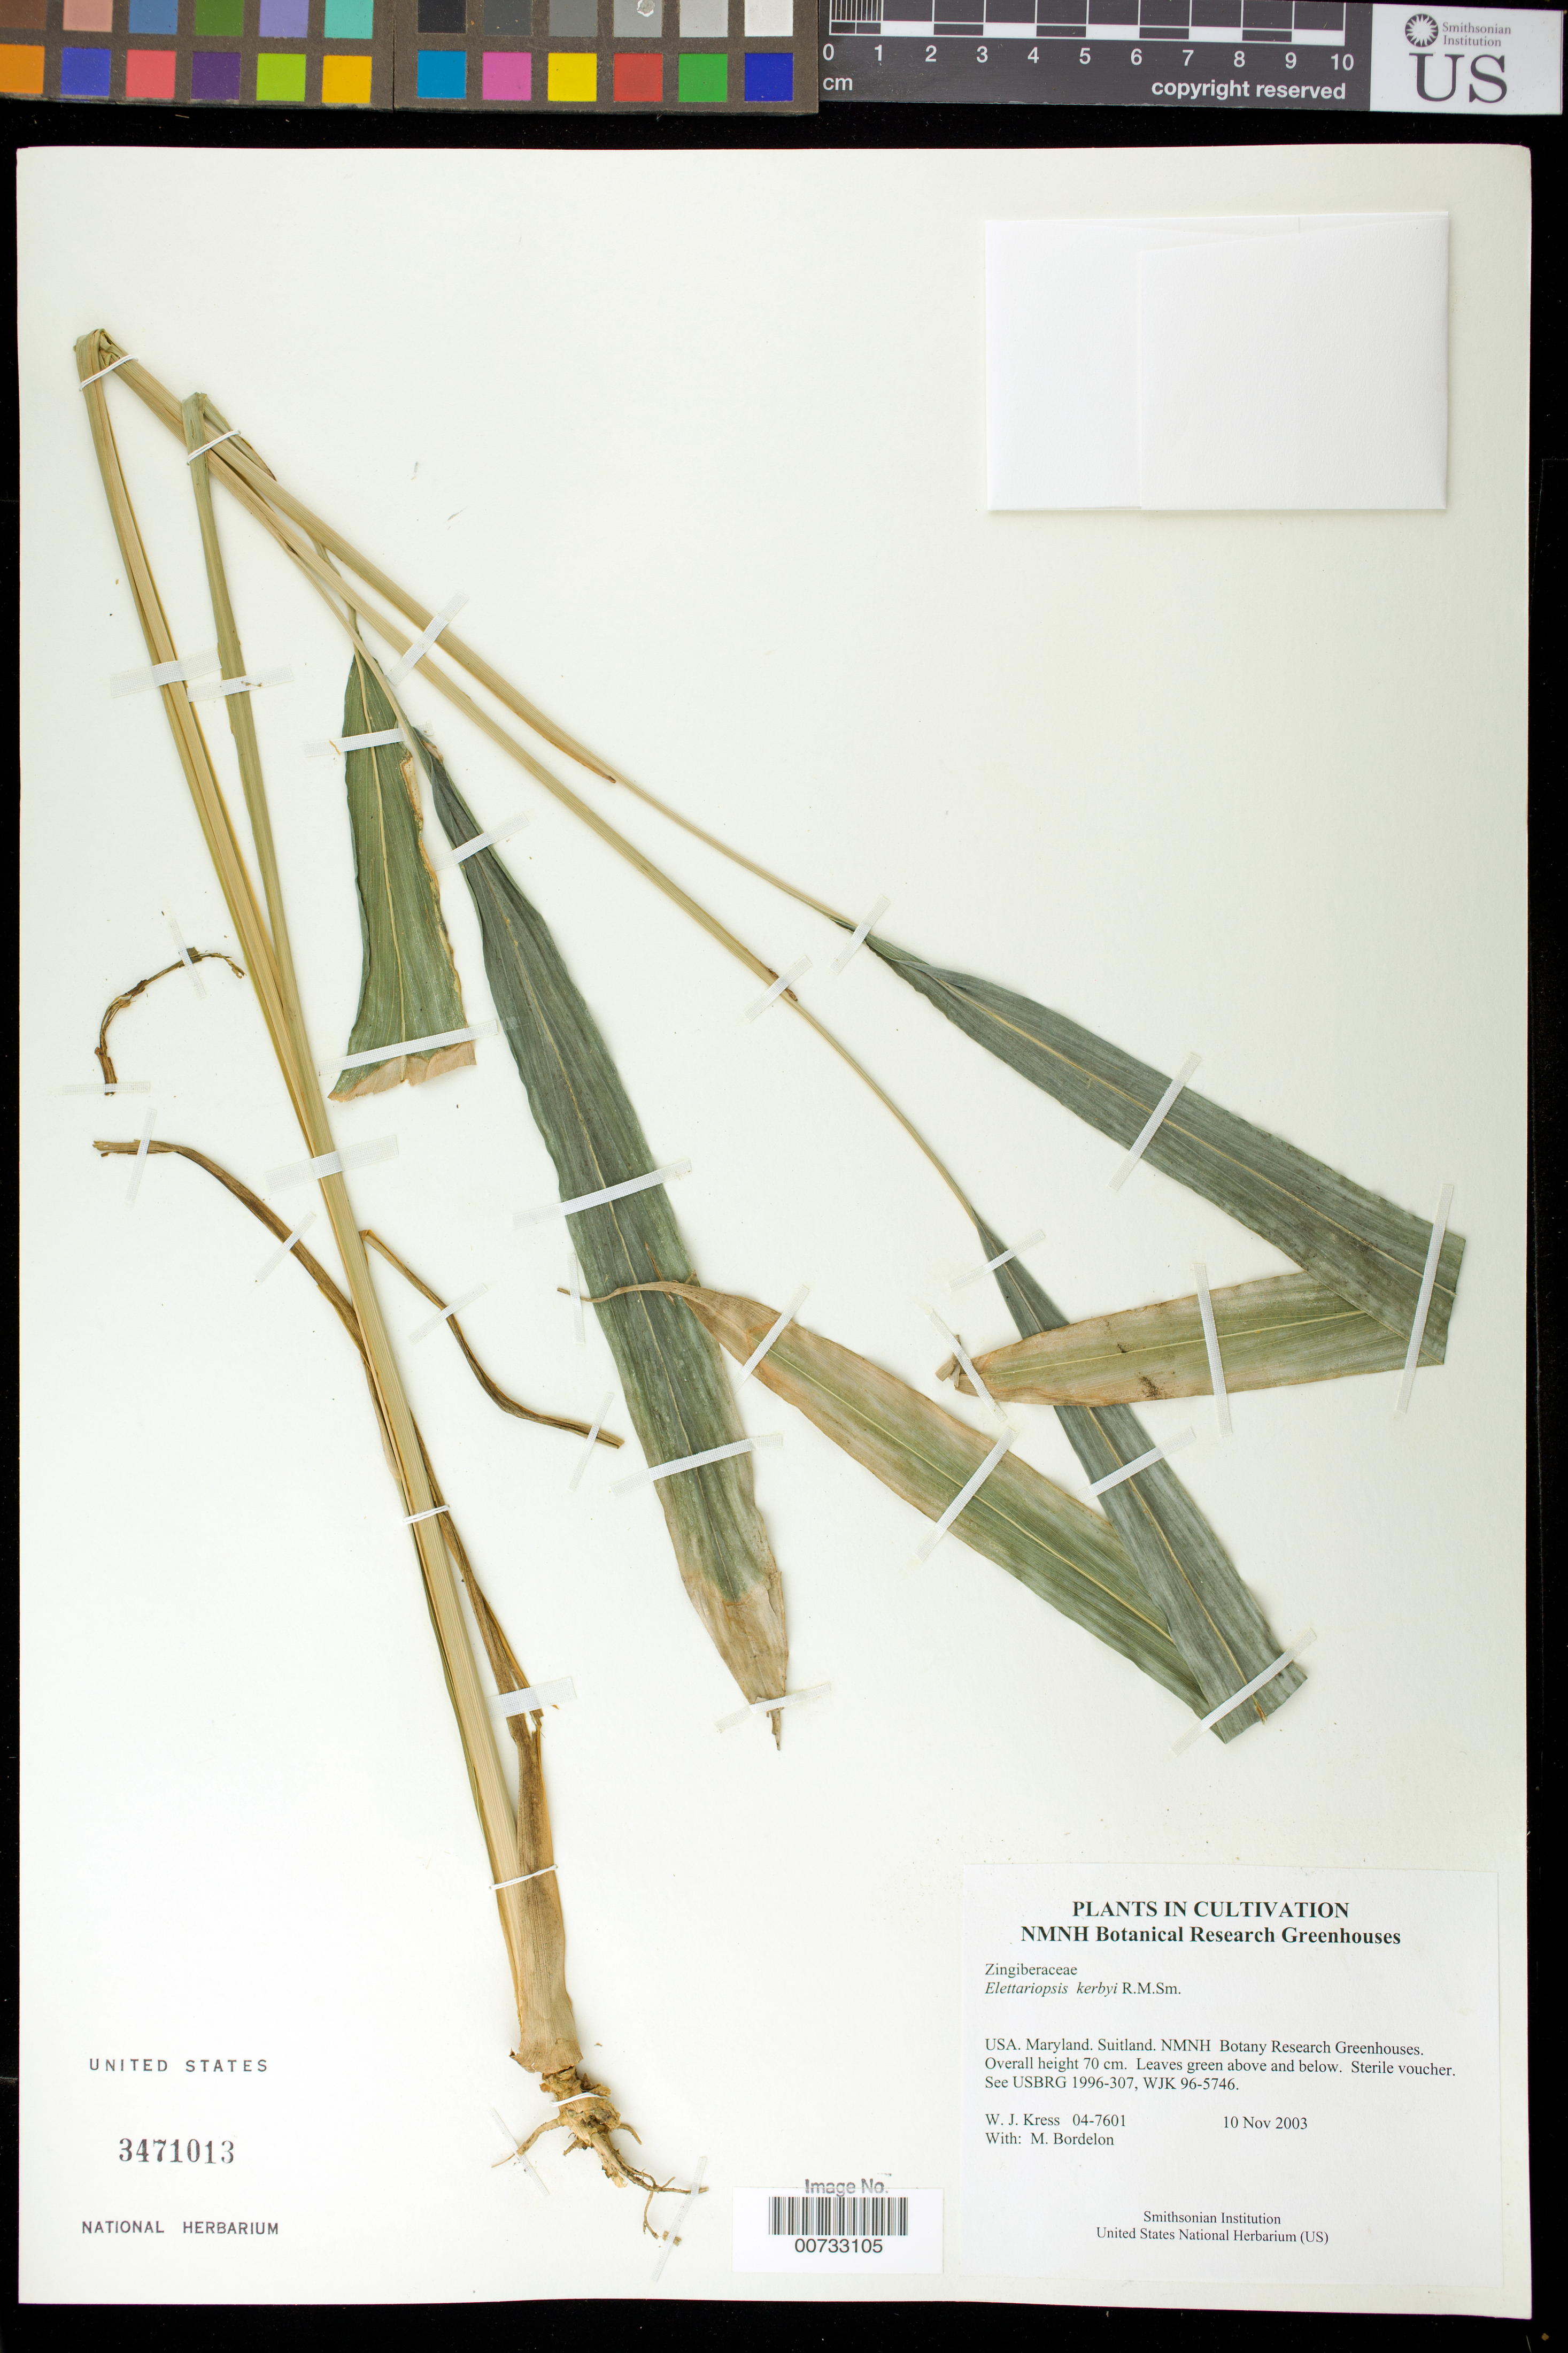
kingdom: Plantae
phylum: Tracheophyta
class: Liliopsida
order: Zingiberales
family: Zingiberaceae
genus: Amomum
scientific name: Amomum sp.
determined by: Strong, M. T., (US), Smithsonian Institution - National Museum of Natural History (UNITED STATES)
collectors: W. J. Kress & M. Bordelon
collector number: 04-7601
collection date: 2003-11-10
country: United States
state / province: Maryland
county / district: Prince George's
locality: NMNH Botany Research Greenhouses. Suitland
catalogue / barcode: US 3471013